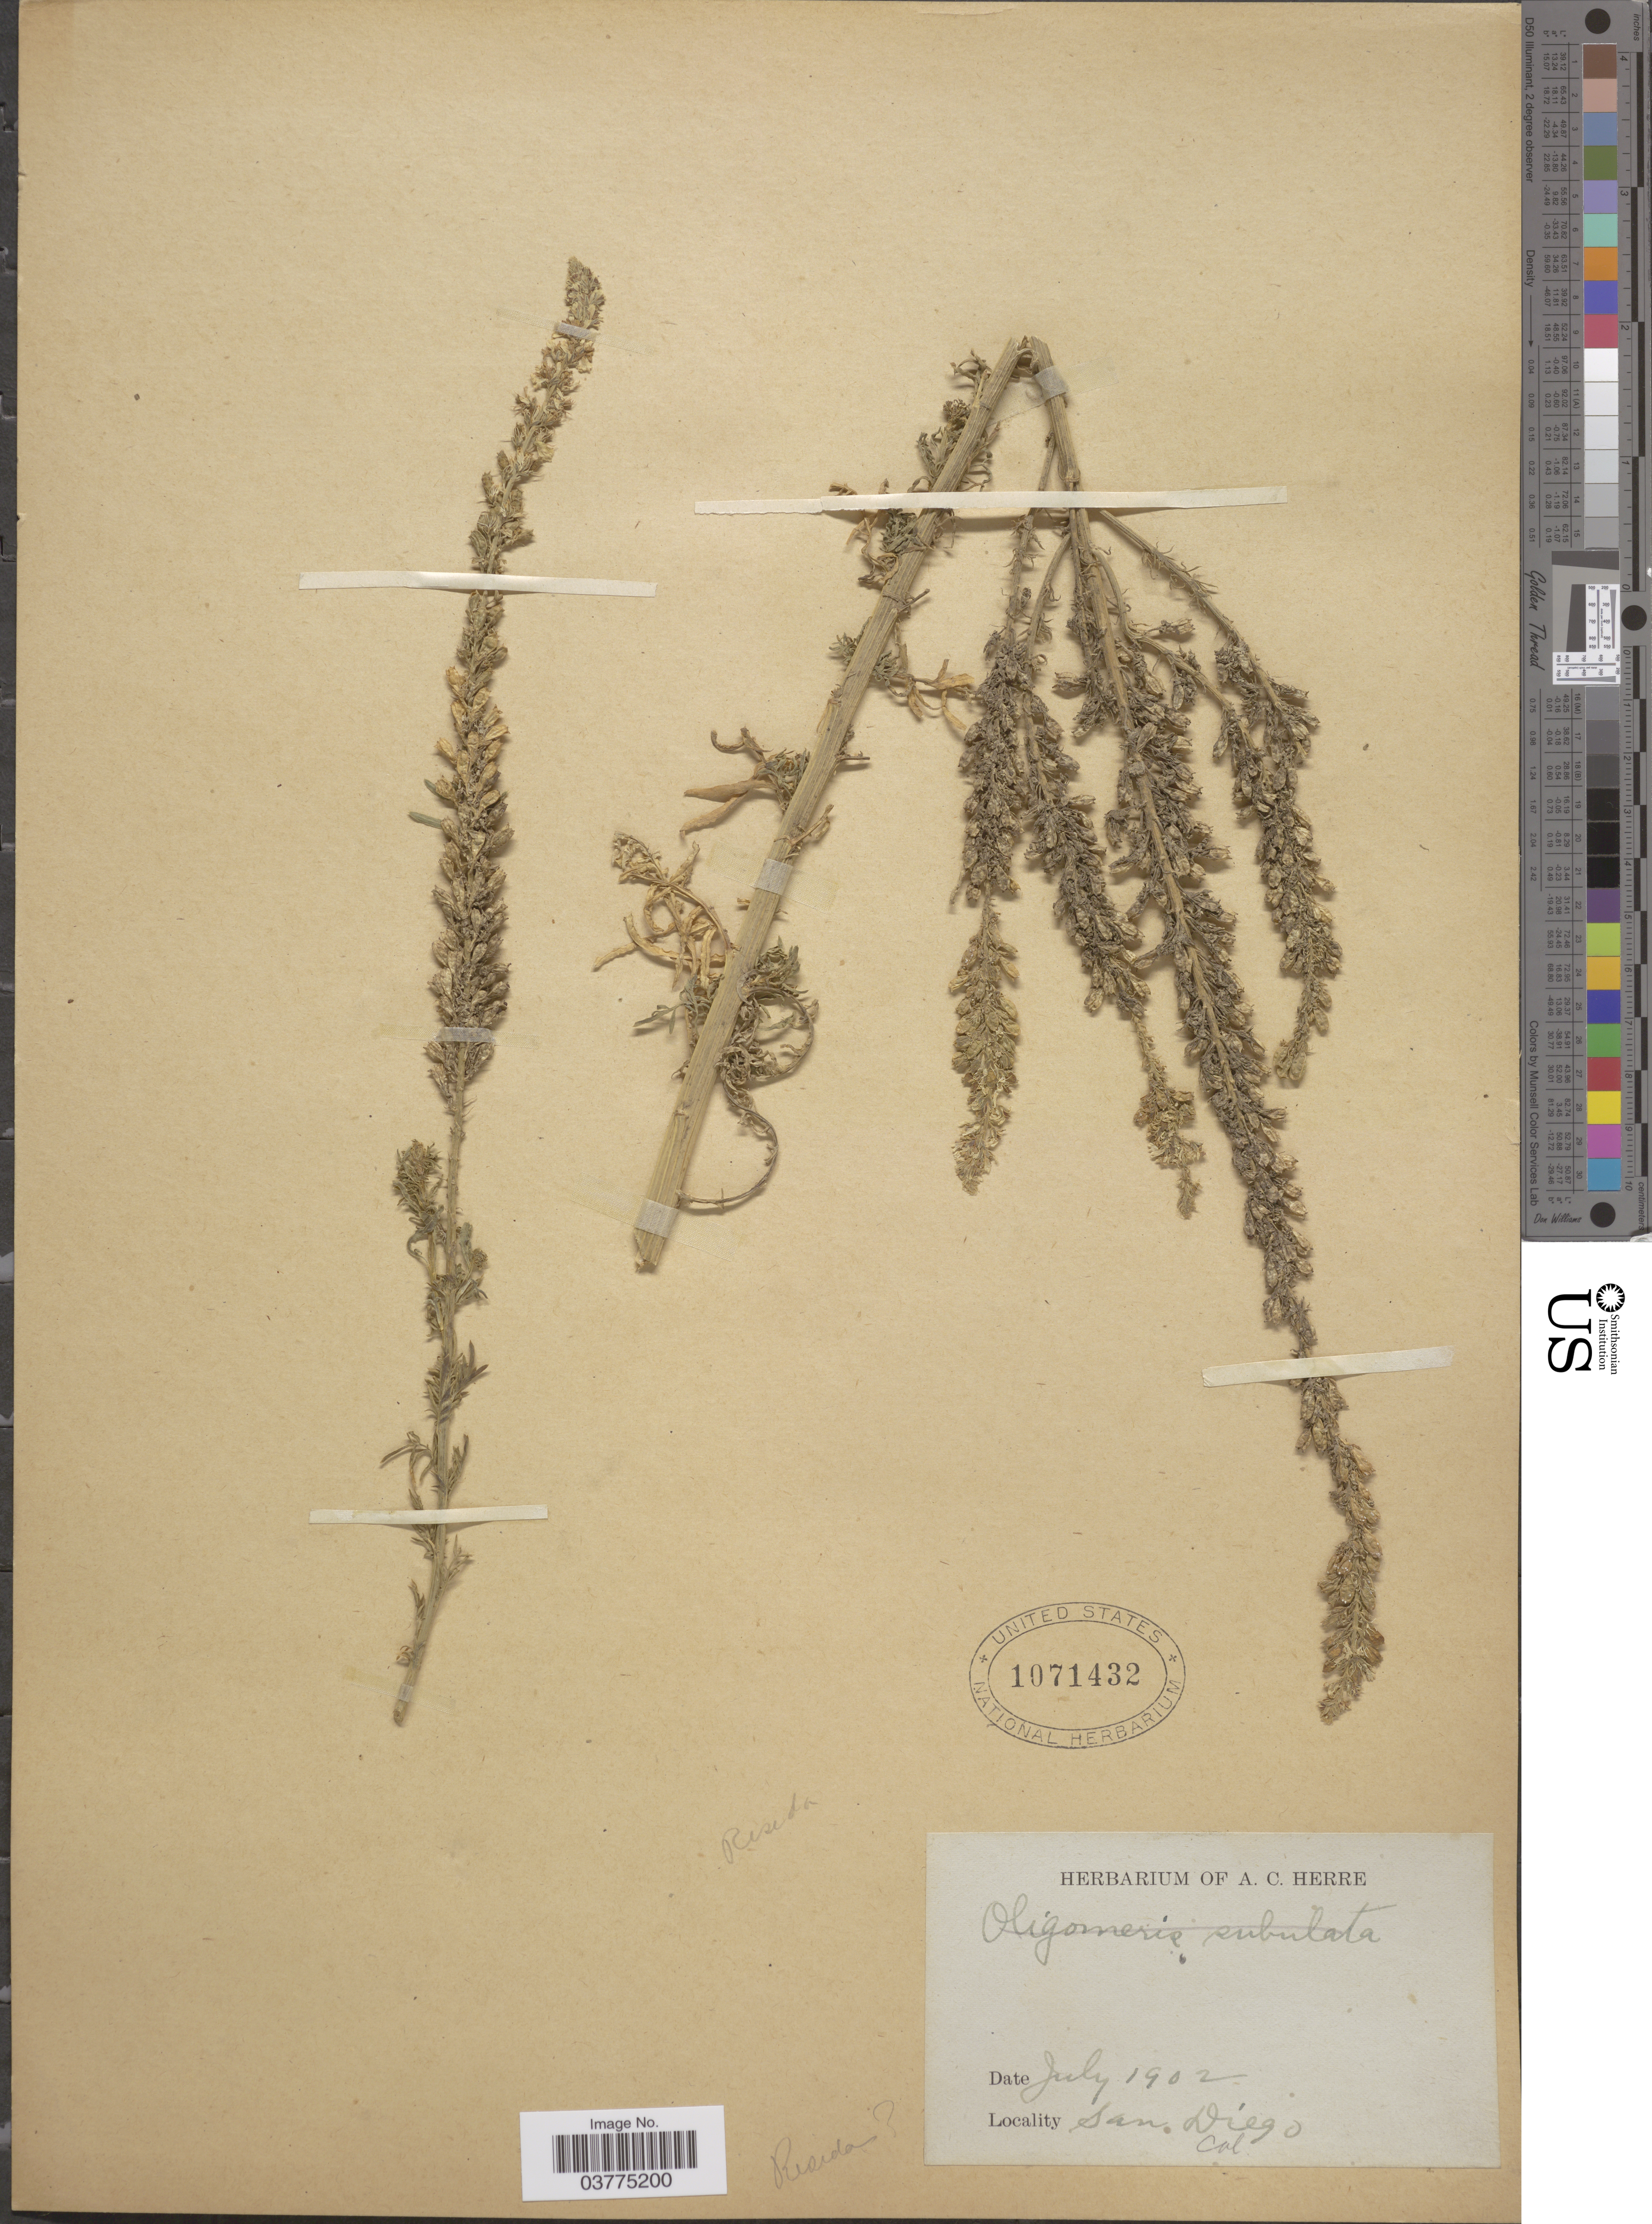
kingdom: Plantae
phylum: Tracheophyta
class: Magnoliopsida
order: Brassicales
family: Resedaceae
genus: Reseda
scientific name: Reseda alba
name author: L.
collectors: Ex herb. of A. C. Herre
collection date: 1902-07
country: United States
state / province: California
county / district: San Diego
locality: San Diego.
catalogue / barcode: US 1071432